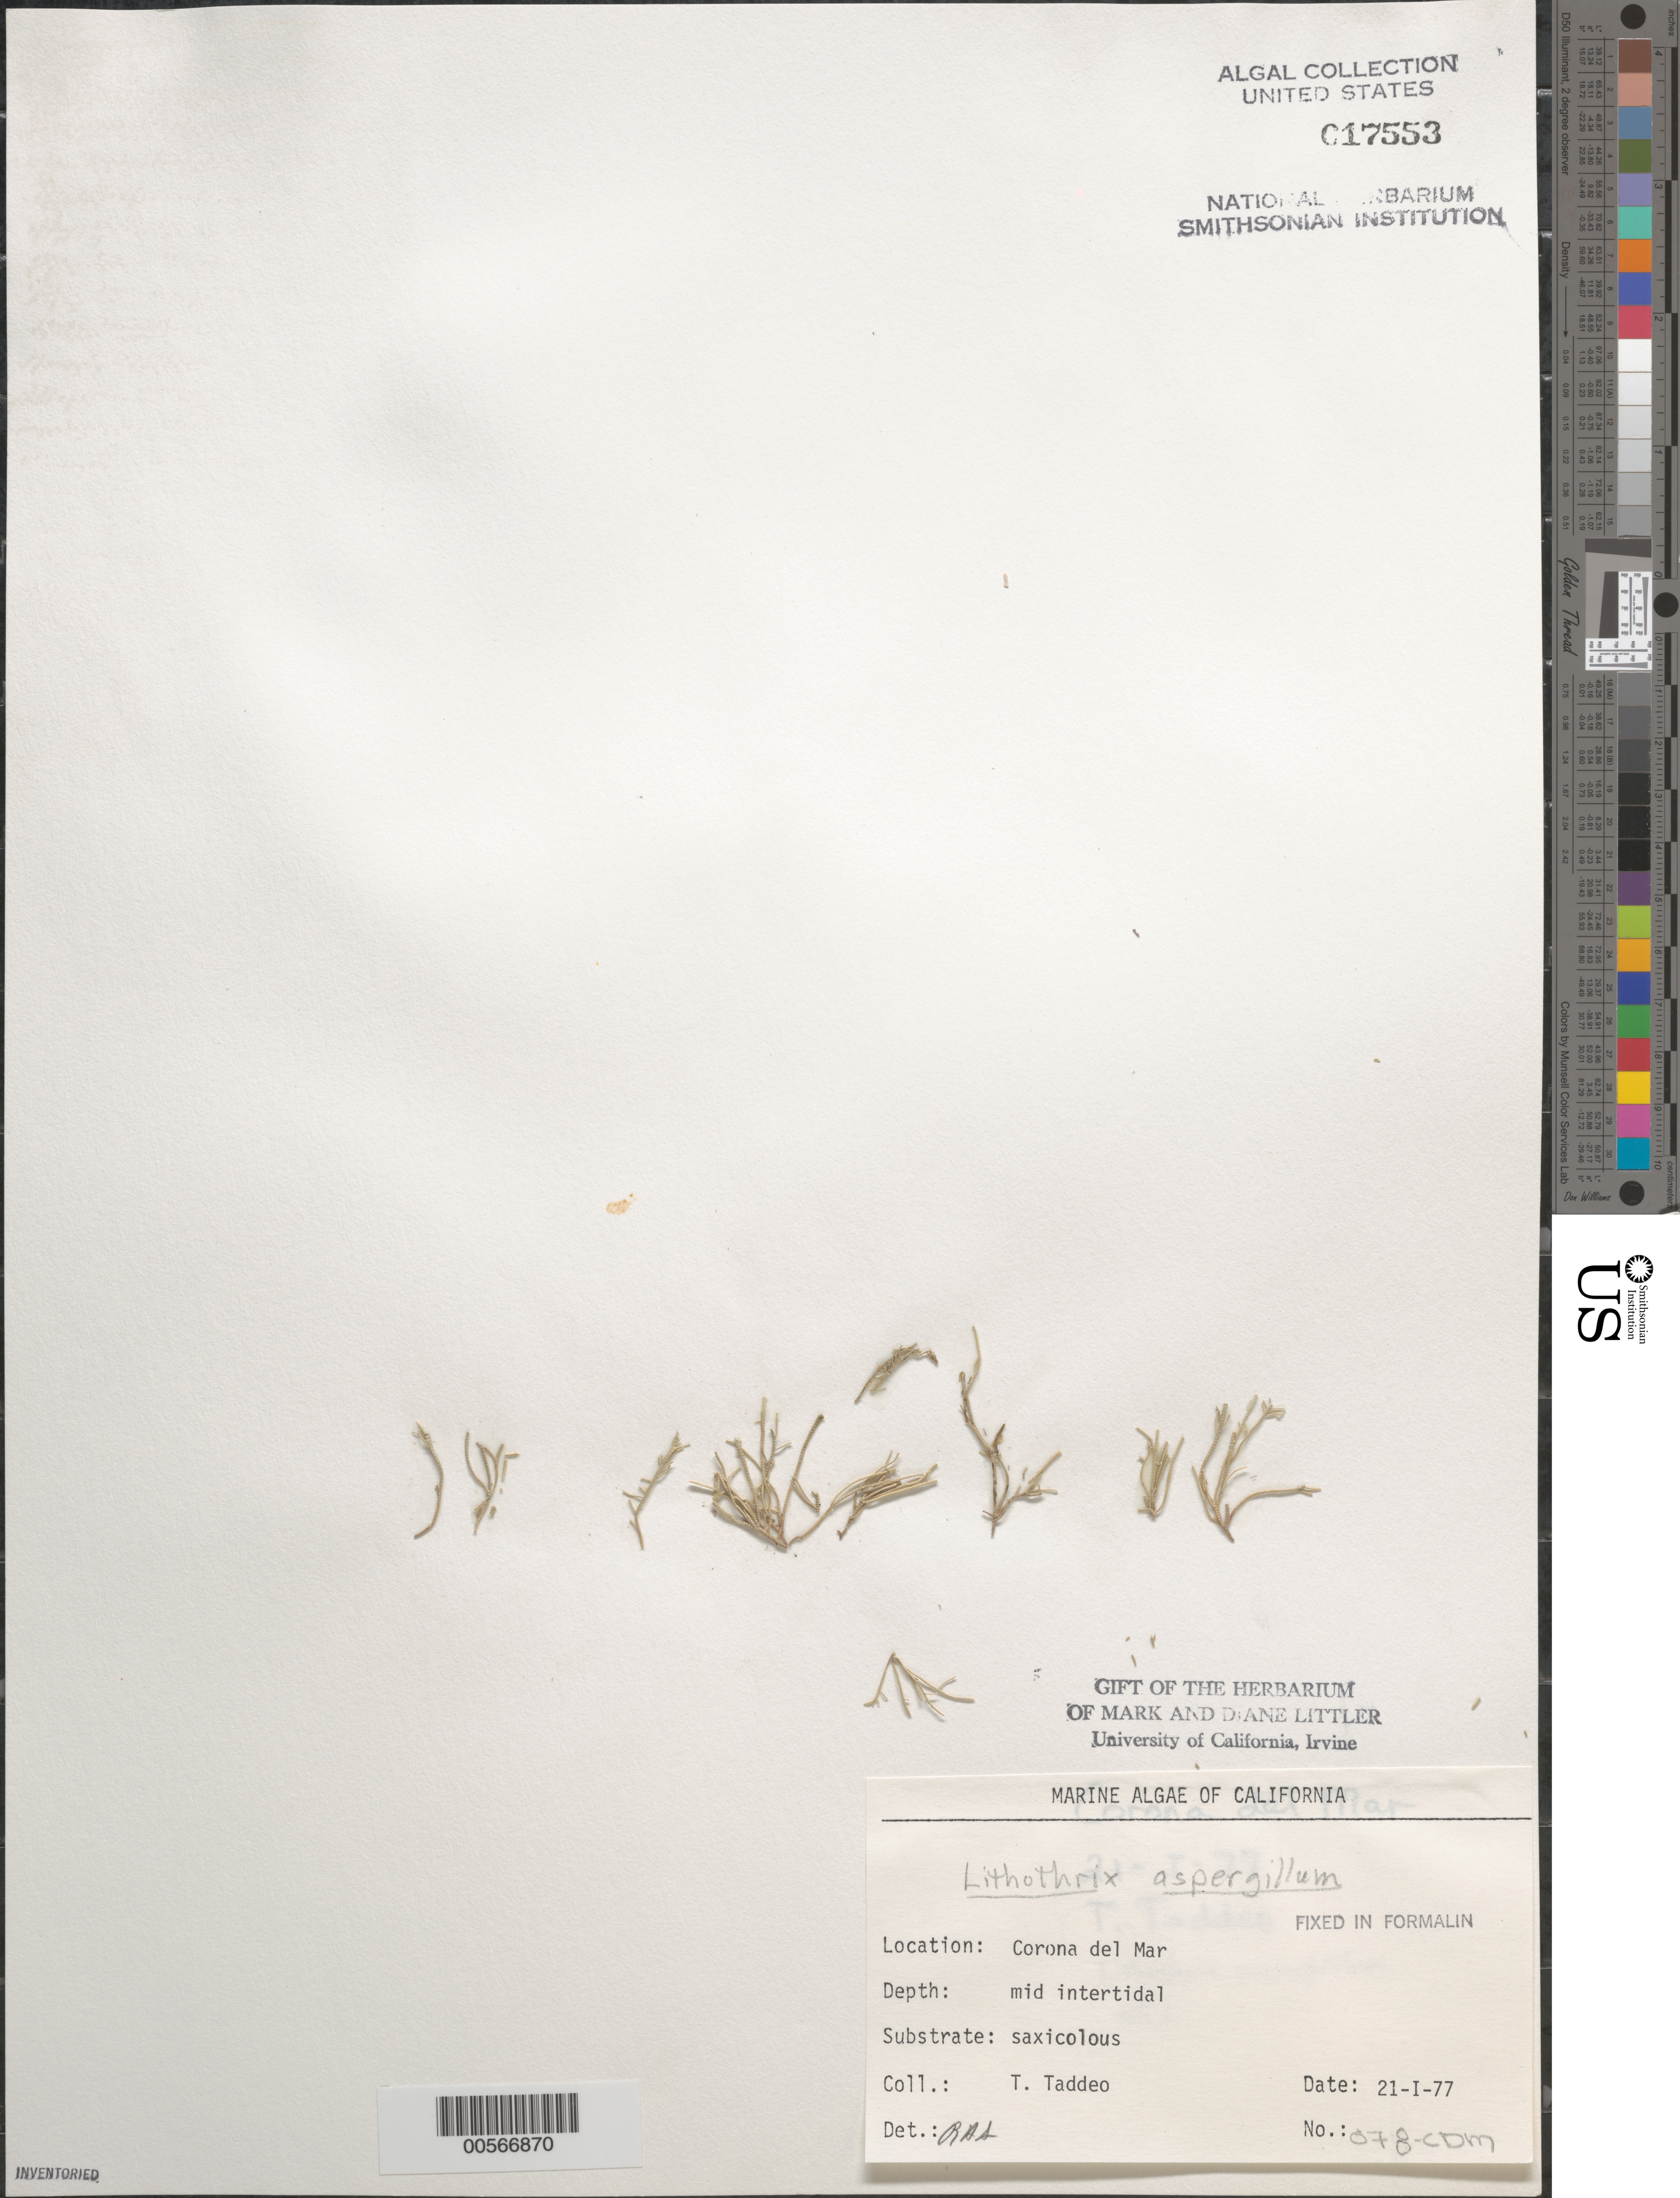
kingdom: Plantae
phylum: Rhodophyta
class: Florideophyceae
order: Corallinales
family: Lithophyllaceae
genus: Lithothrix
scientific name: Lithothrix aspergillum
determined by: Sims, Robert H.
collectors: A. Taddeo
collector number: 078-CDM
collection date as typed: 21 Jan 1977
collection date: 1977-01-21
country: United States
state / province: California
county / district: Orange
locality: Corona del Mar, mouth of Morning Canyon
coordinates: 33 35'14"N, 117 51'54"W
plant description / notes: BLM-SOCALBIGHT Rocky Intertidal Survey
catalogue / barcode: US 17553